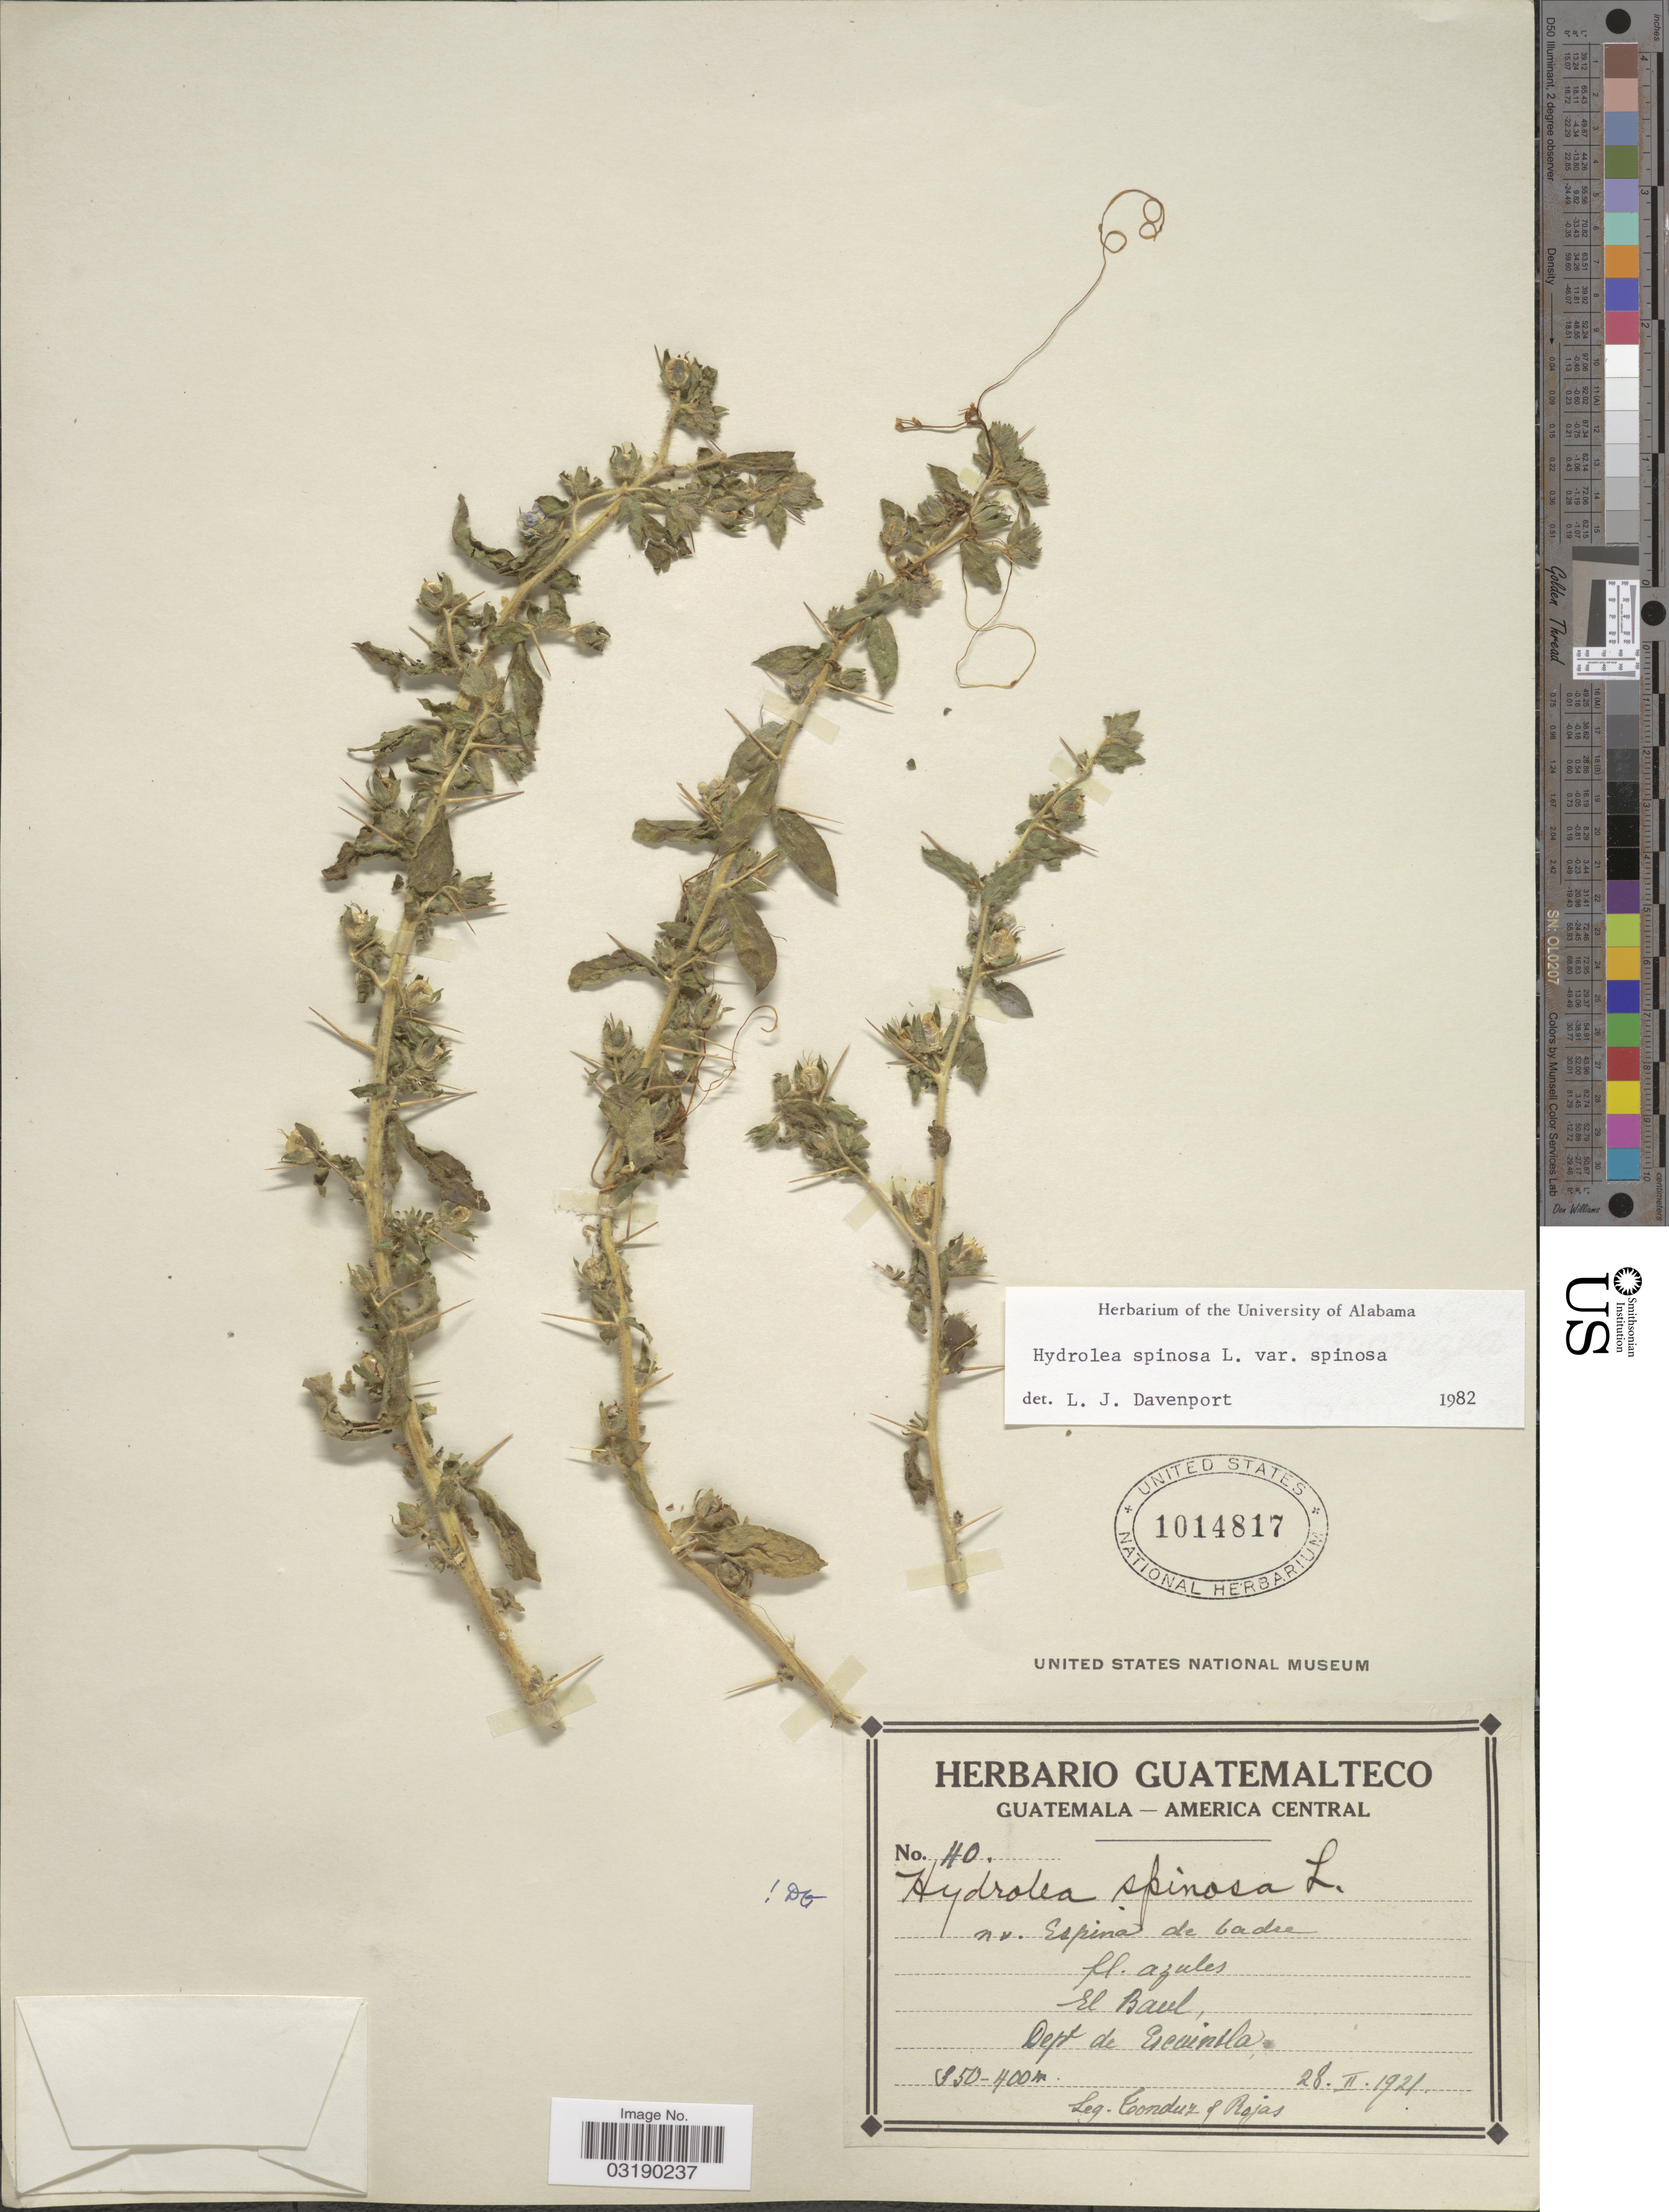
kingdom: Plantae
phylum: Tracheophyta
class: Magnoliopsida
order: Solanales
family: Hydroleaceae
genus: Hydrolea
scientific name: Hydrolea spinosa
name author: L.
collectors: Tonduz & Rojas, --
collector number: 40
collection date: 1921-02-28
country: Guatemala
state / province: Escuintla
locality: El Baul. Dept. de Escuintla.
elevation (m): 350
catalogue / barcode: US 1014817